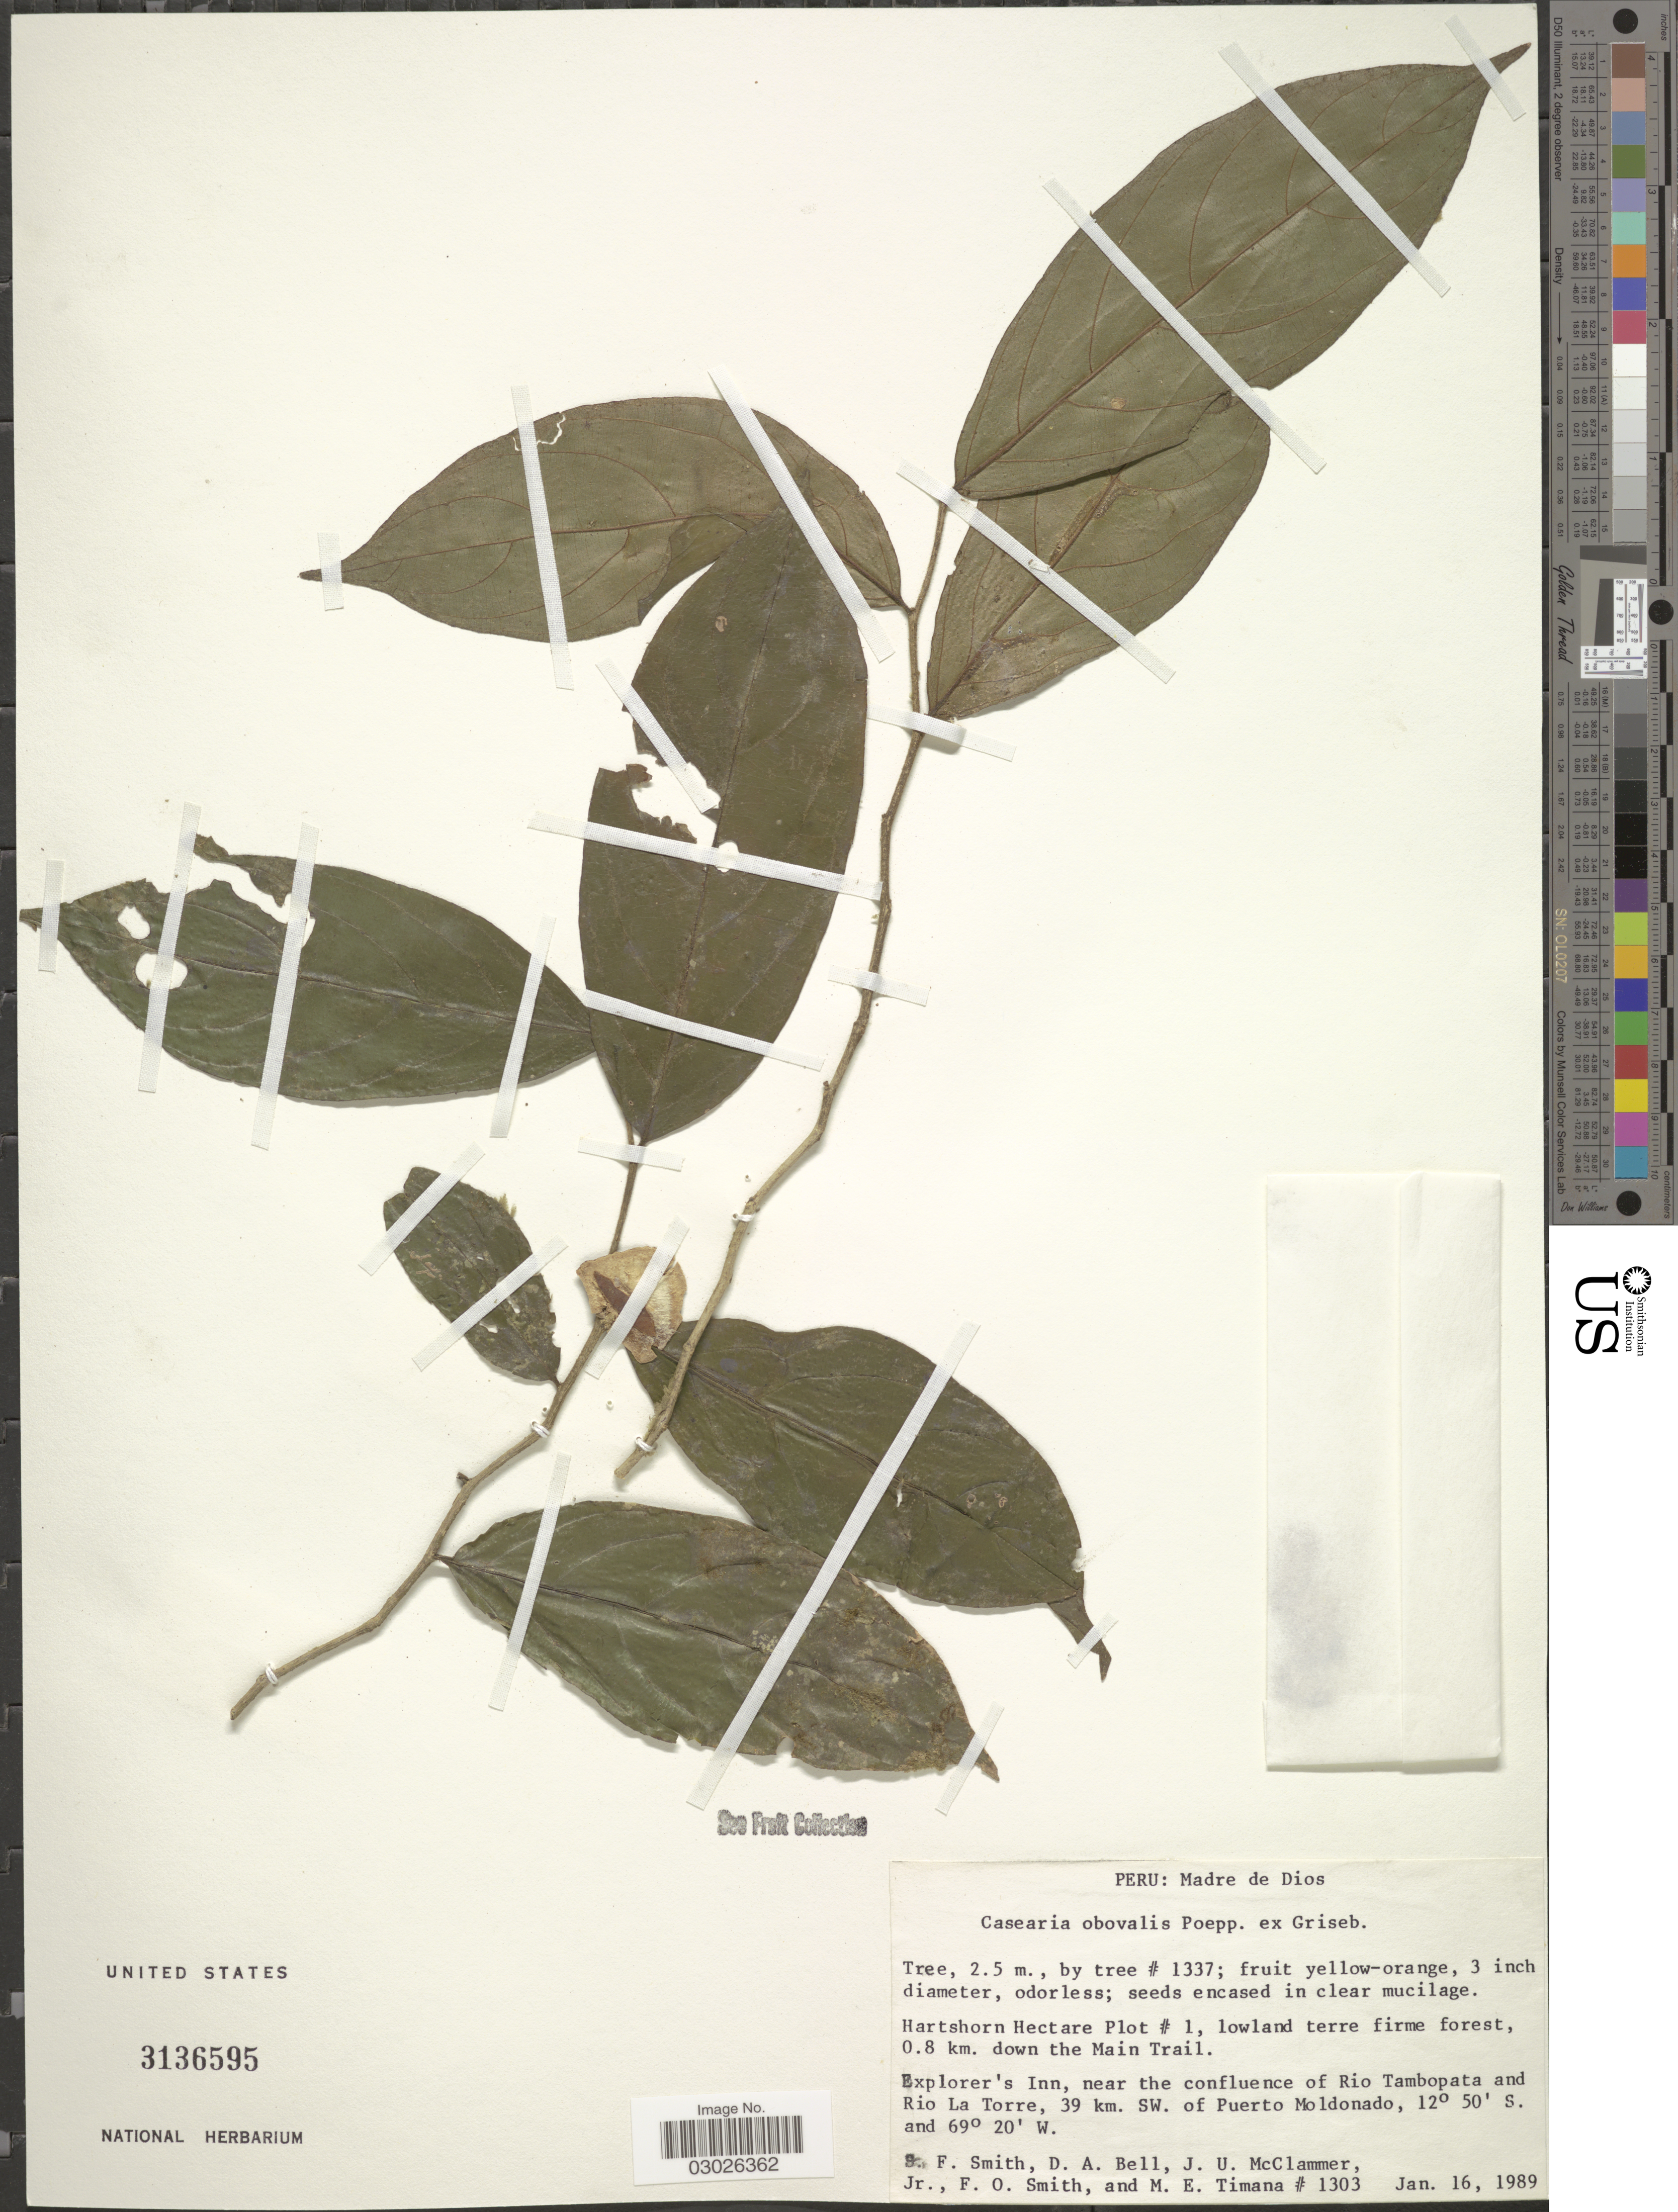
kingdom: Plantae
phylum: Tracheophyta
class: Magnoliopsida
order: Malpighiales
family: Salicaceae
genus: Casearia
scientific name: Casearia obovalis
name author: Poepp. ex Griseb.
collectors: S.F. Smith, D. A. Bell, J. McClammer Jr. & F. Smith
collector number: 1303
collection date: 1989-01-16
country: Peru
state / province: Madre de Dios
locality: Hartshorn Hectare Plot # 1, lowland terre firme forest, 0.8 km. down the Main Trail. Explorer's Inn, near the confluence of Rio Tambopata and Rio La Torre, 39 km. SW. of Puerto Moldonado.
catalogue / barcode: US 3136595